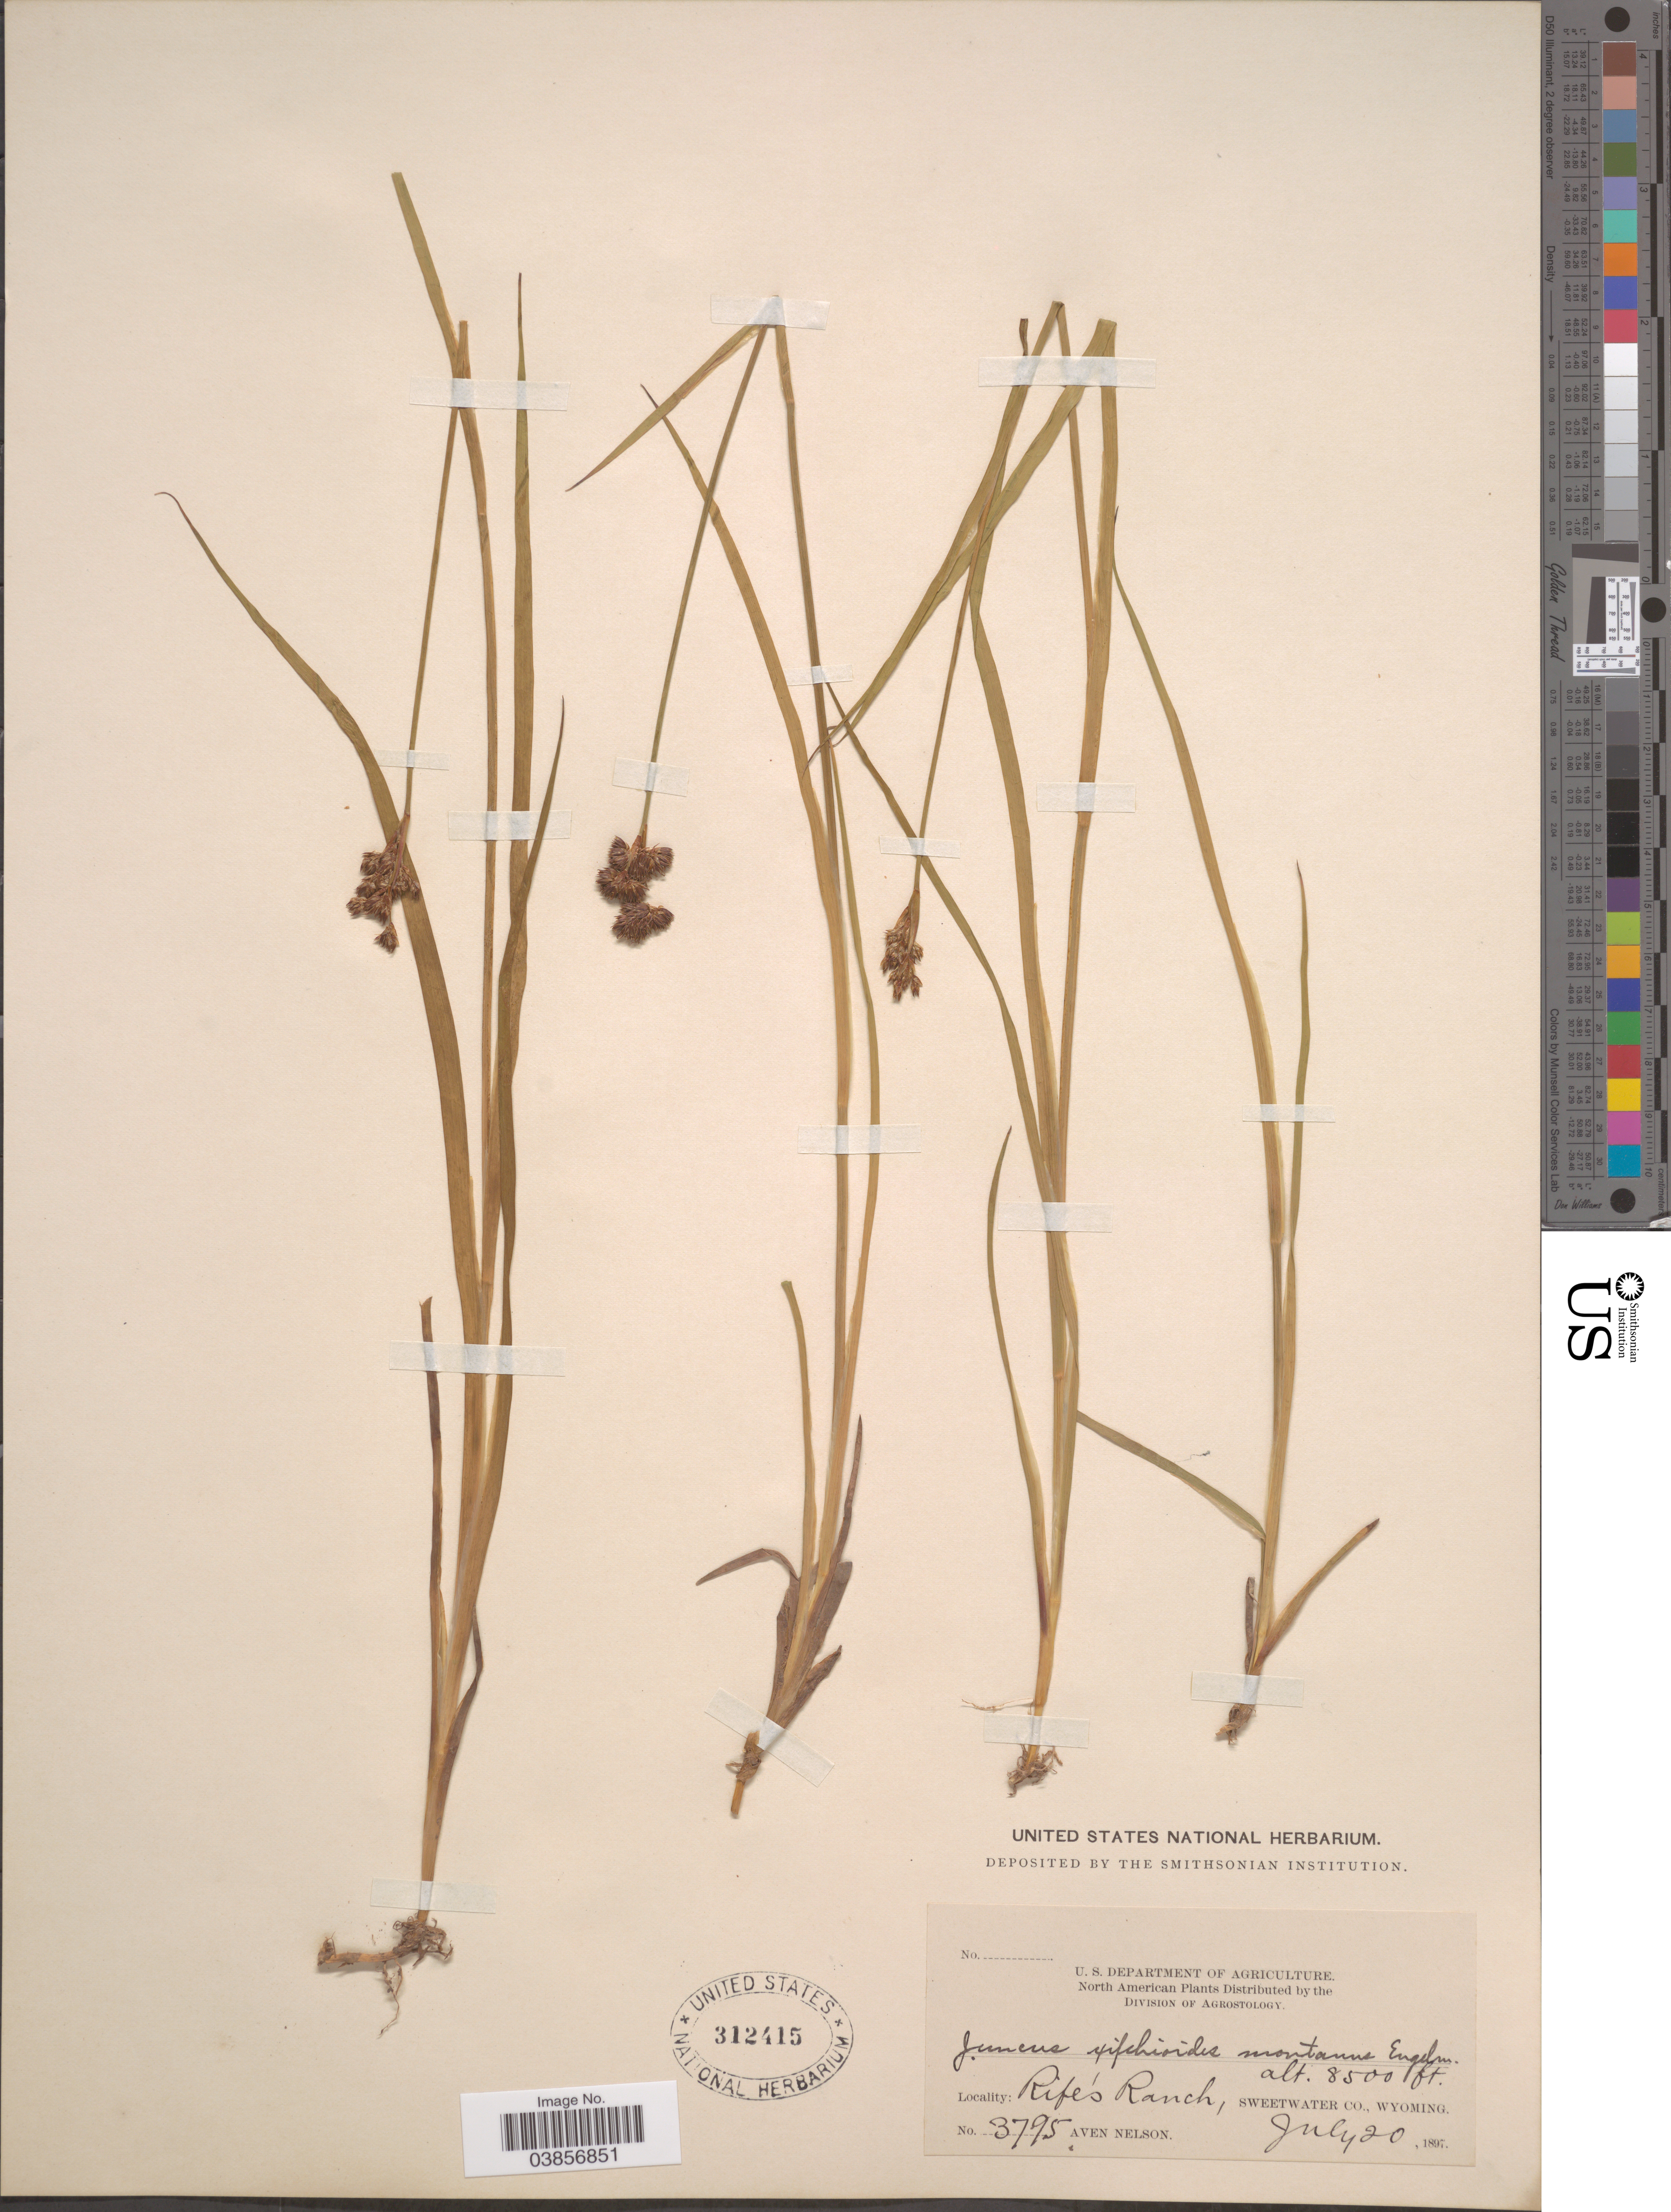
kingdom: Plantae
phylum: Tracheophyta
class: Liliopsida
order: Poales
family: Juncaceae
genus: Juncus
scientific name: Juncus saximontanus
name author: A. Nelson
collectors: A. Nelson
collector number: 3795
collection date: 1897-07-20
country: United States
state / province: Wyoming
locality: Rife's Ranch, Sweetwater Co.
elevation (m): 2591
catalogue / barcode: US 312415